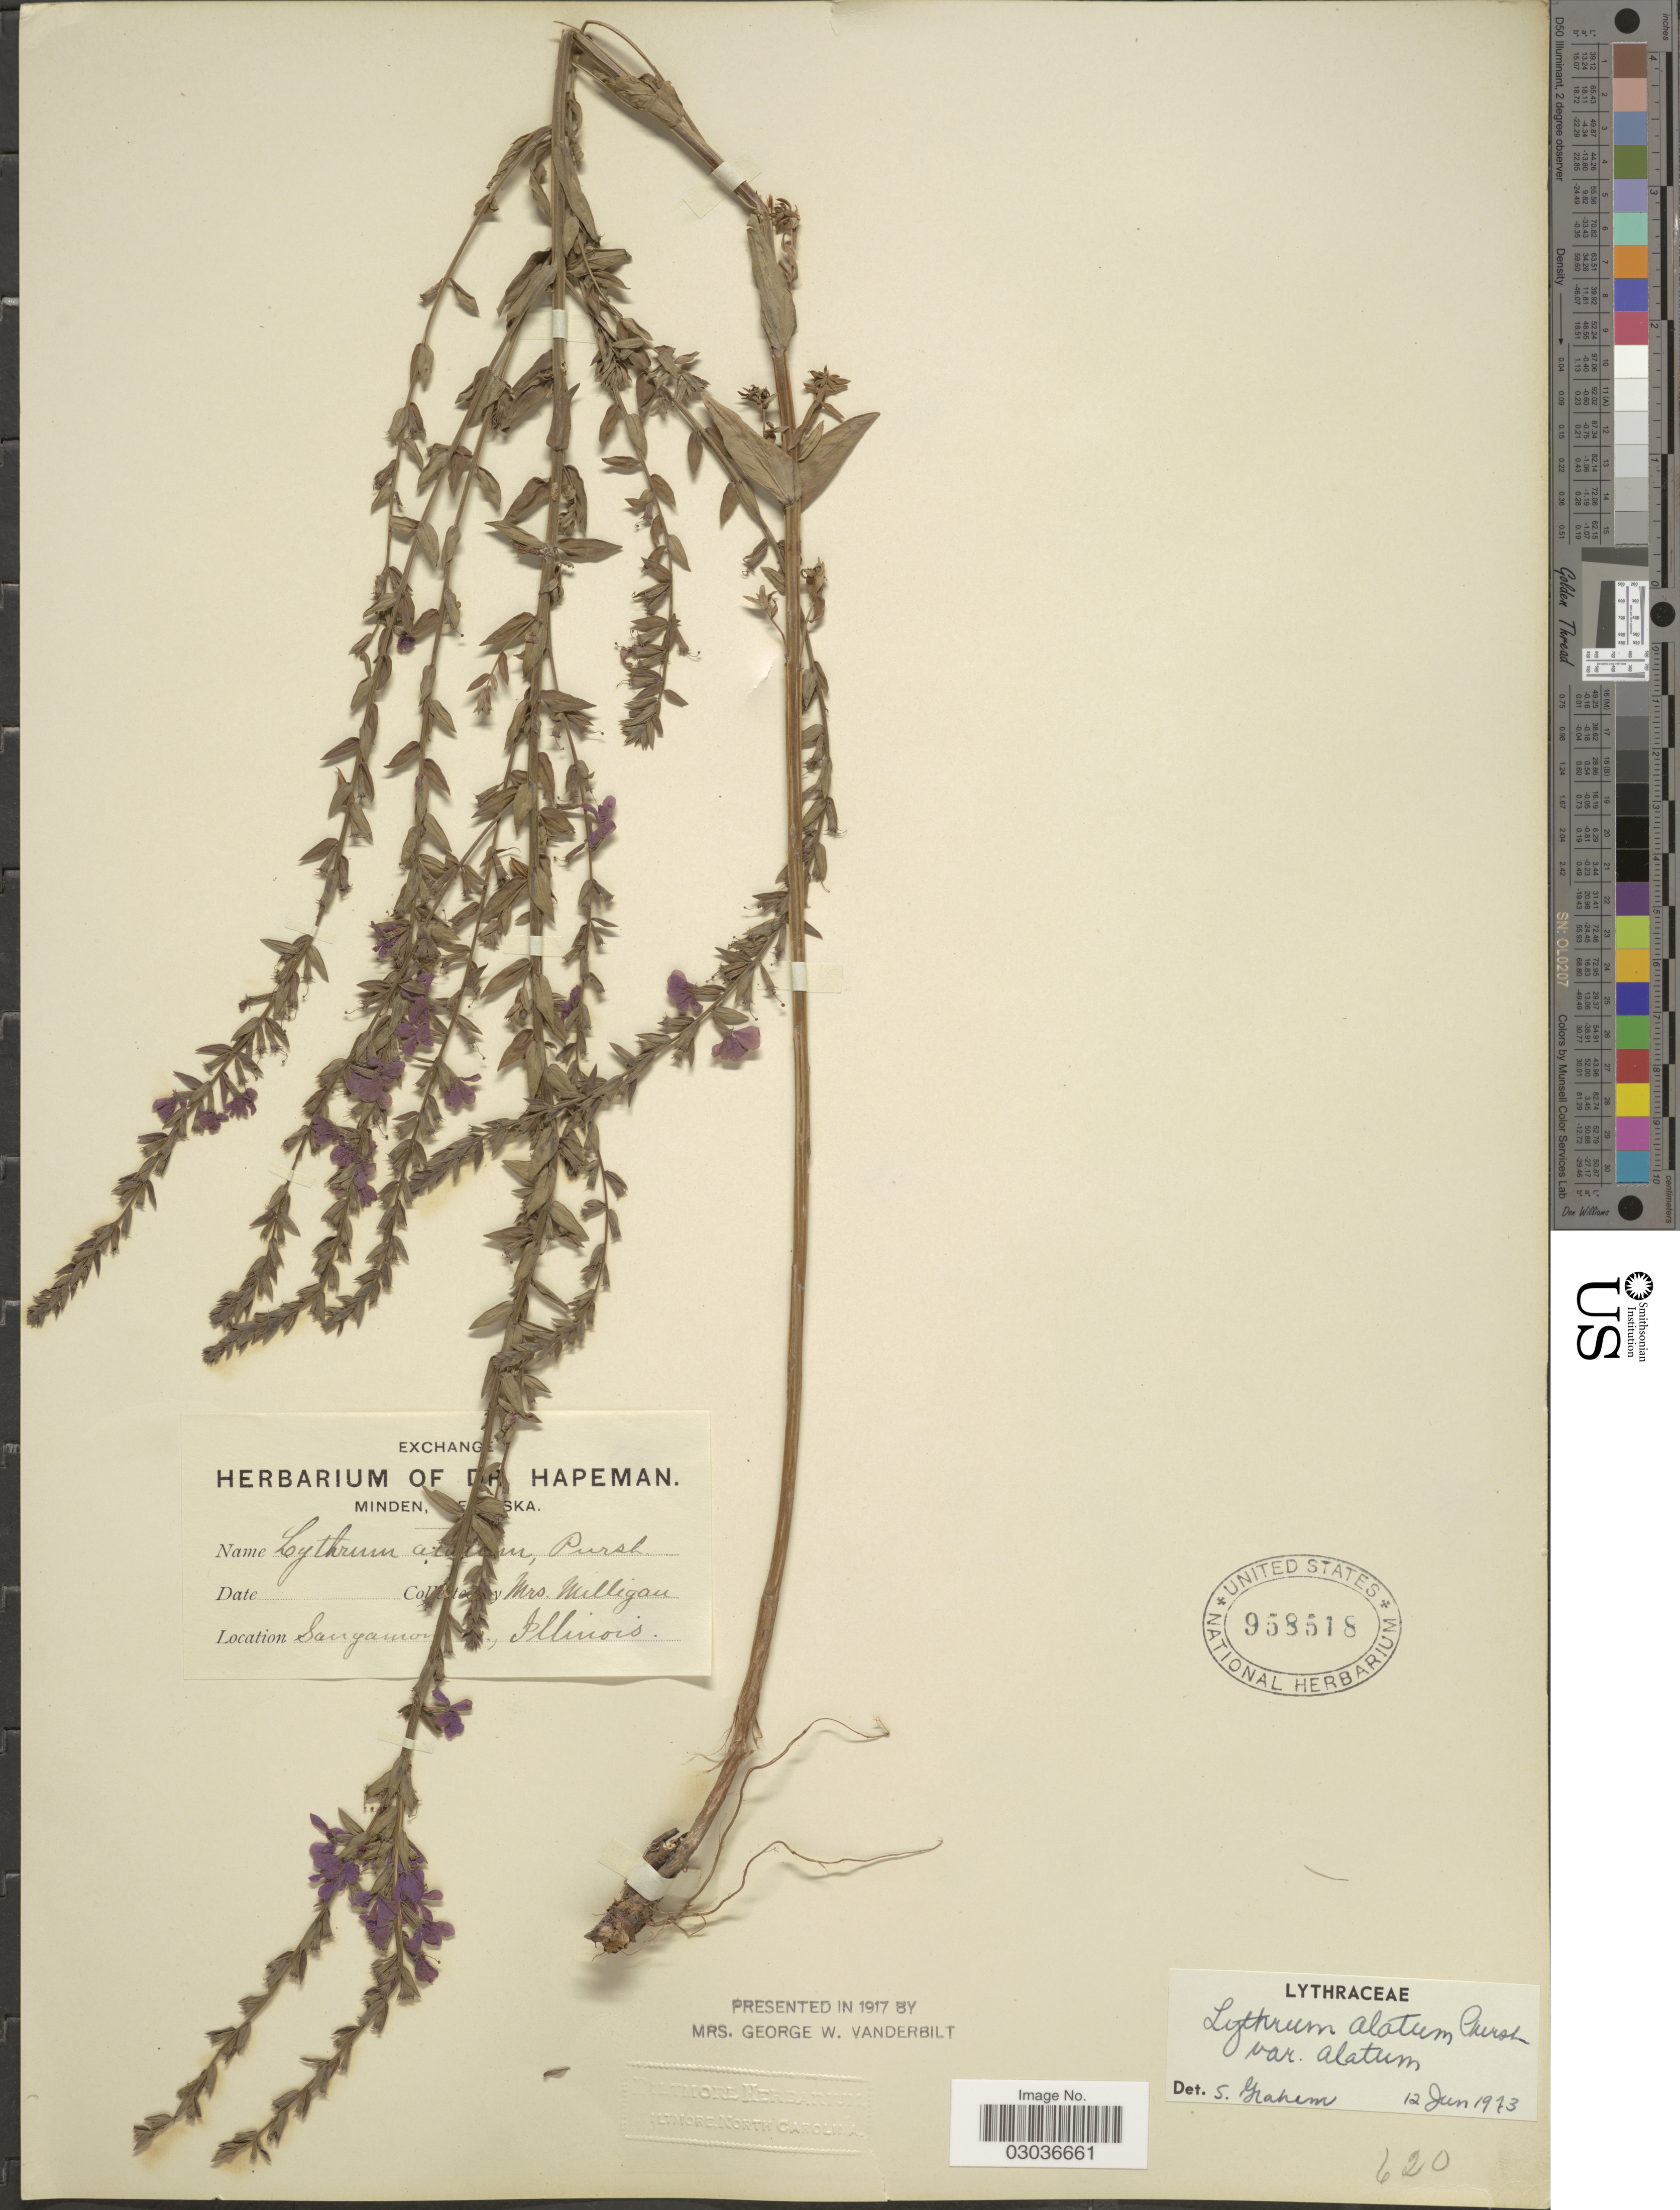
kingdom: Plantae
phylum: Tracheophyta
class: Magnoliopsida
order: Myrtales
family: Lythraceae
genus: Lythrum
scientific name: Lythrum alatum var. alatum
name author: Pursh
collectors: Milligan, --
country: United States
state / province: Illinois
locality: Sangamon.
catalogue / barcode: US 958518